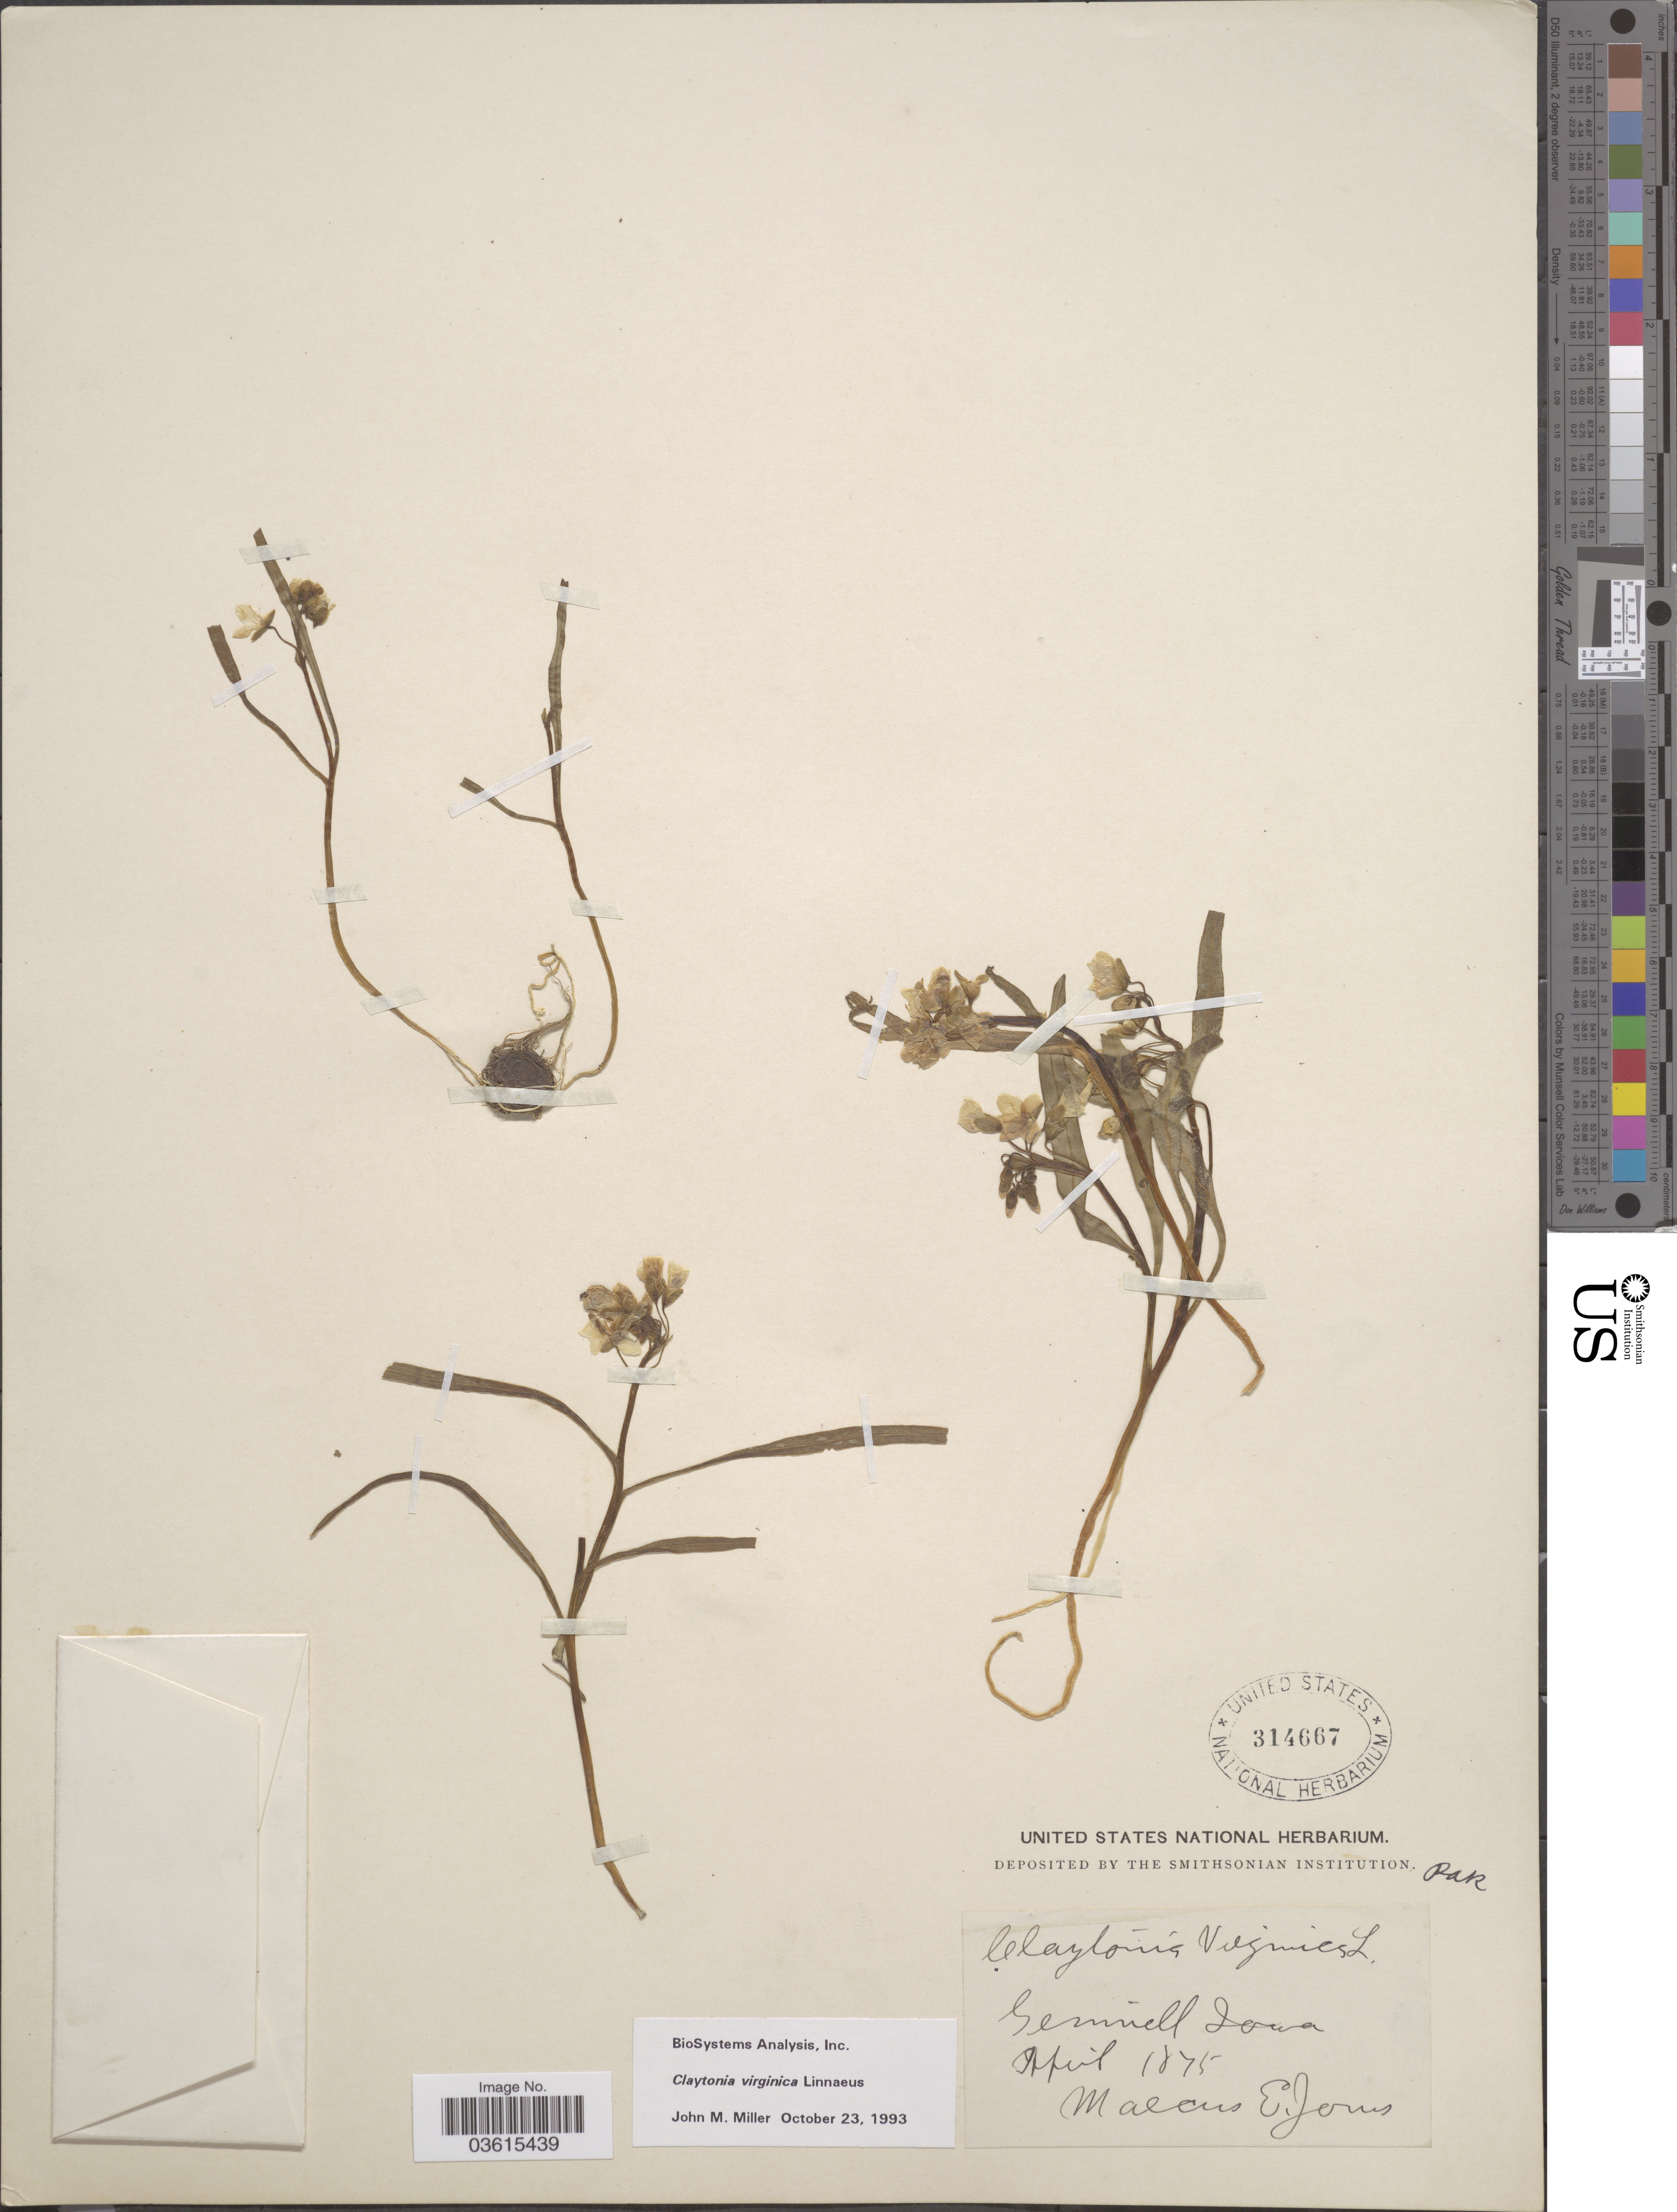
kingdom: Plantae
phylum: Tracheophyta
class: Magnoliopsida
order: Caryophyllales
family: Montiaceae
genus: Claytonia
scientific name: Claytonia virginica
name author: L.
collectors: M. E. Jones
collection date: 1875-04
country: United States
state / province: Iowa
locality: Grinnell.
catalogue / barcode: US 314667